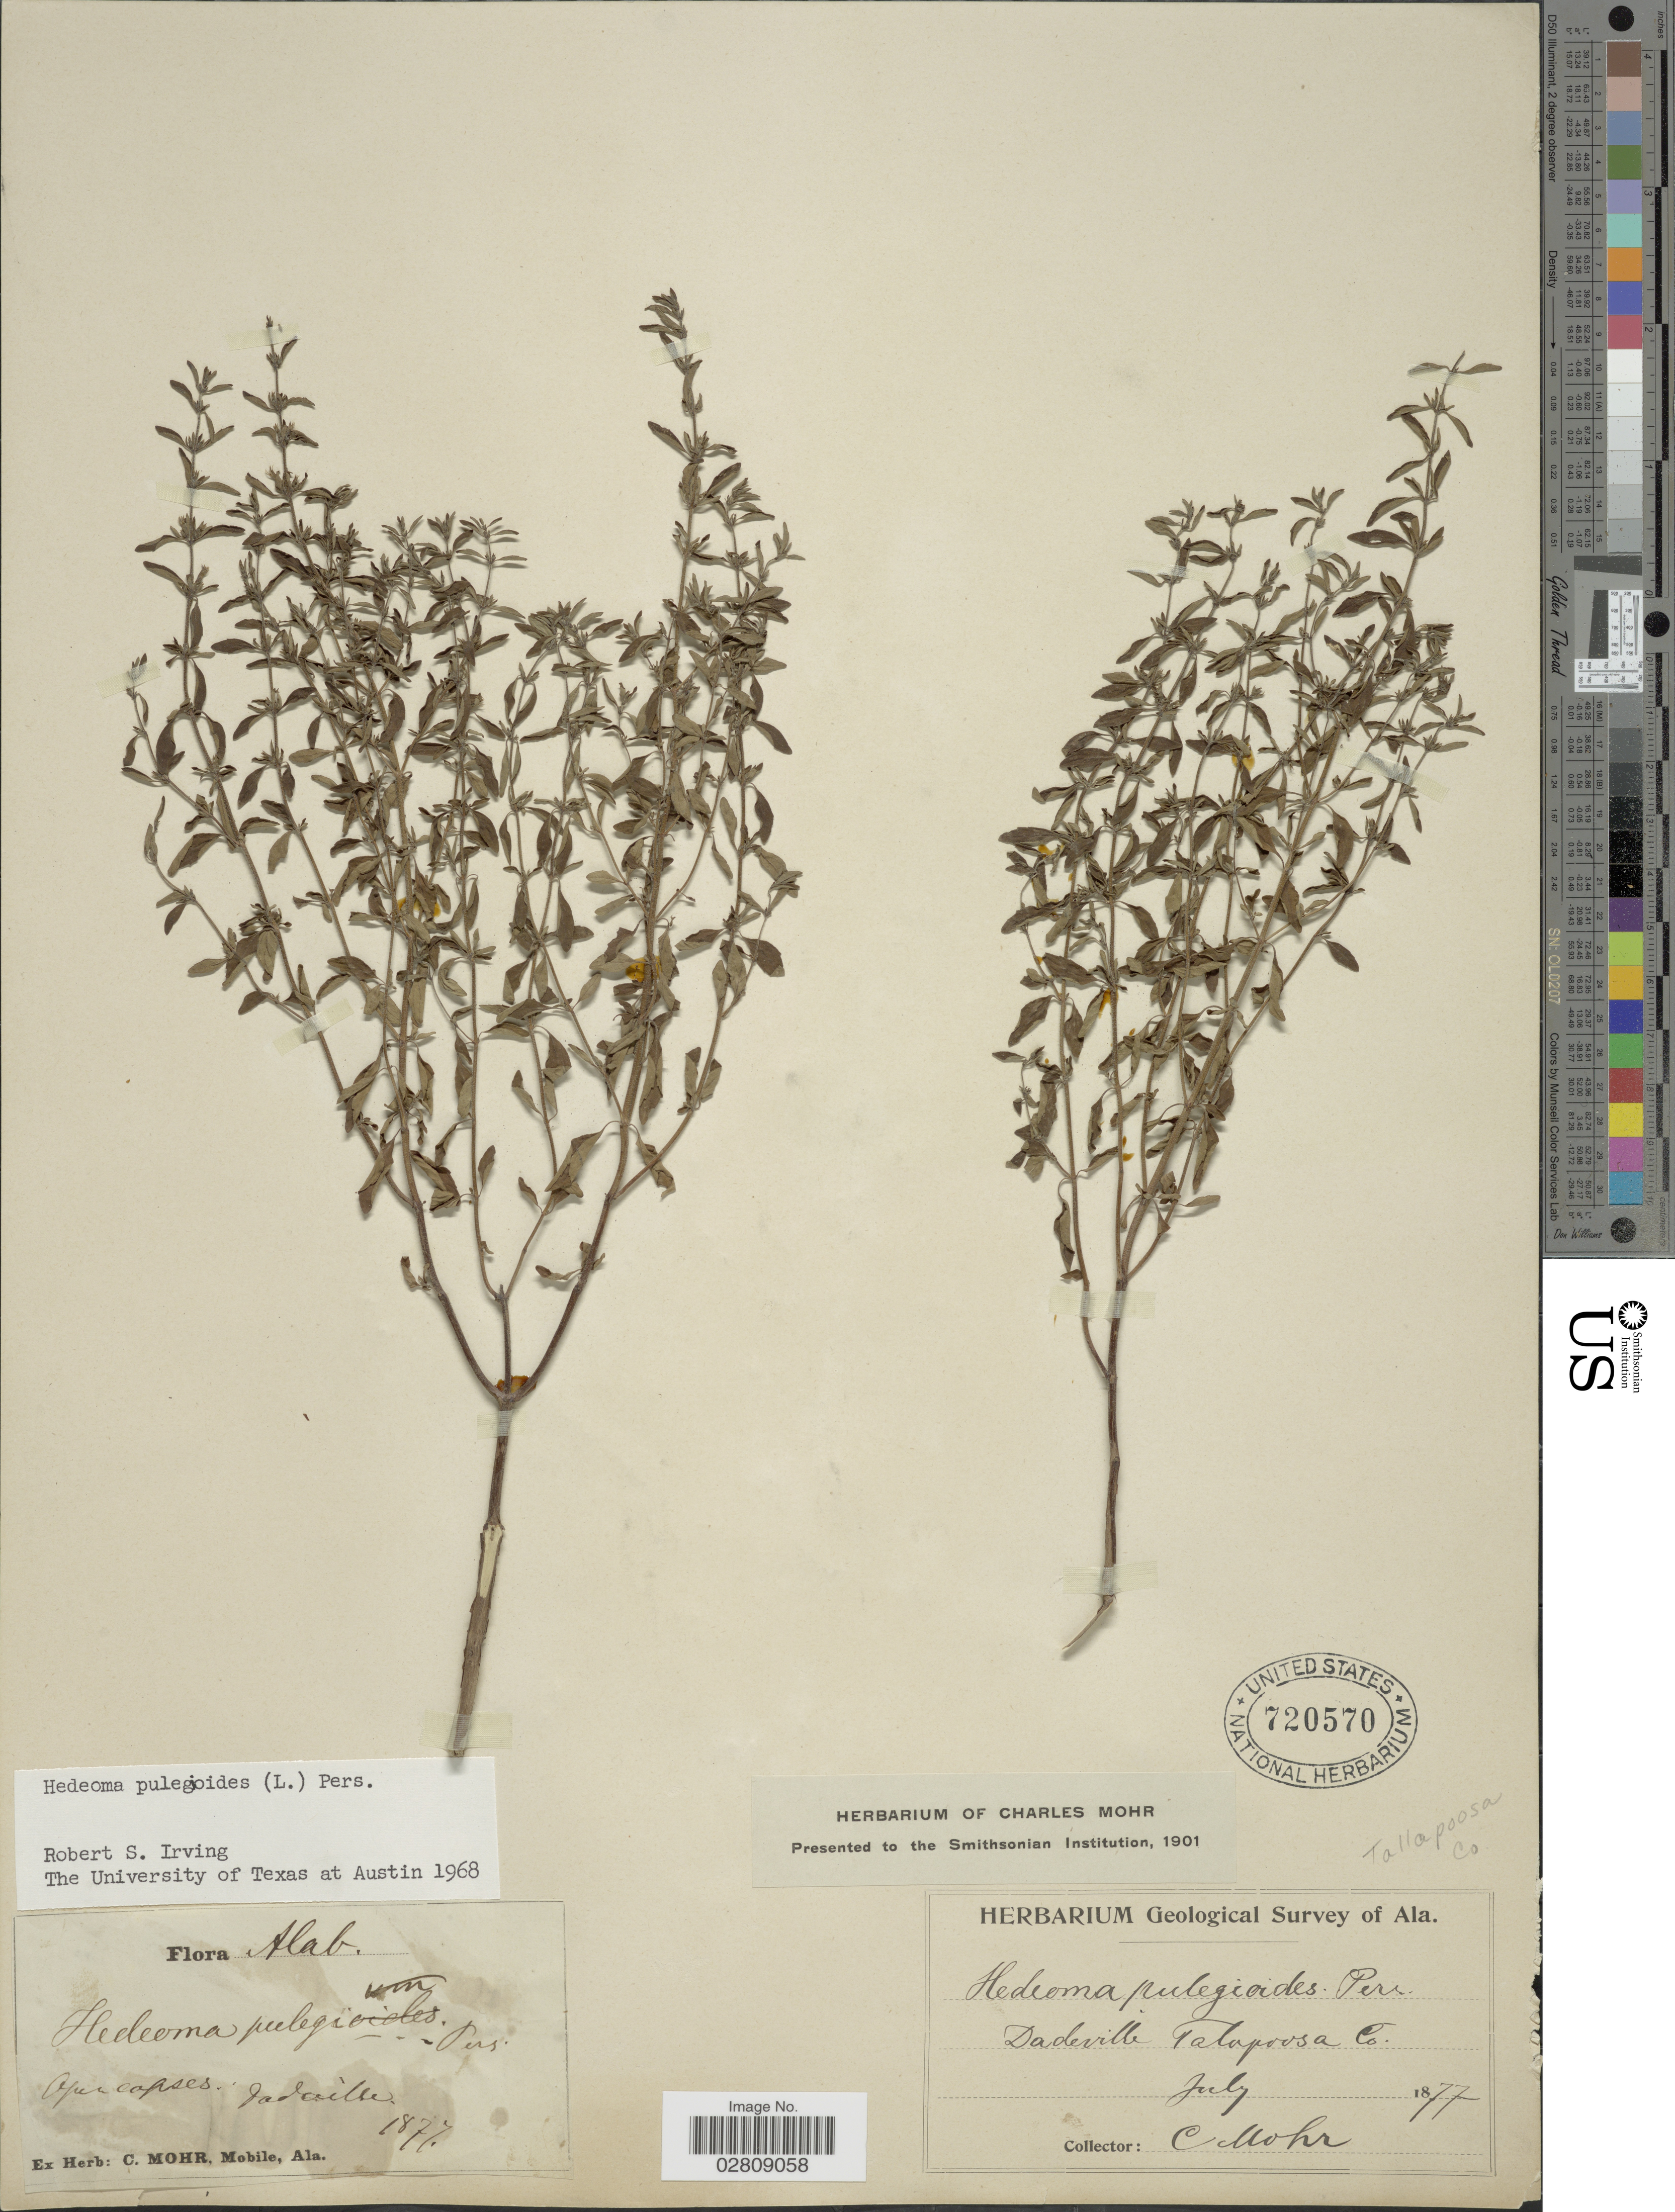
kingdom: Plantae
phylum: Tracheophyta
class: Magnoliopsida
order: Lamiales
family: Lamiaceae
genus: Hedeoma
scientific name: Hedeoma pulegioides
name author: (L.) Pers.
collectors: C. T. Mohr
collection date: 1877-07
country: United States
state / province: Alabama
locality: Dadeville Tallapoosa Co.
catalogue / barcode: US 720570